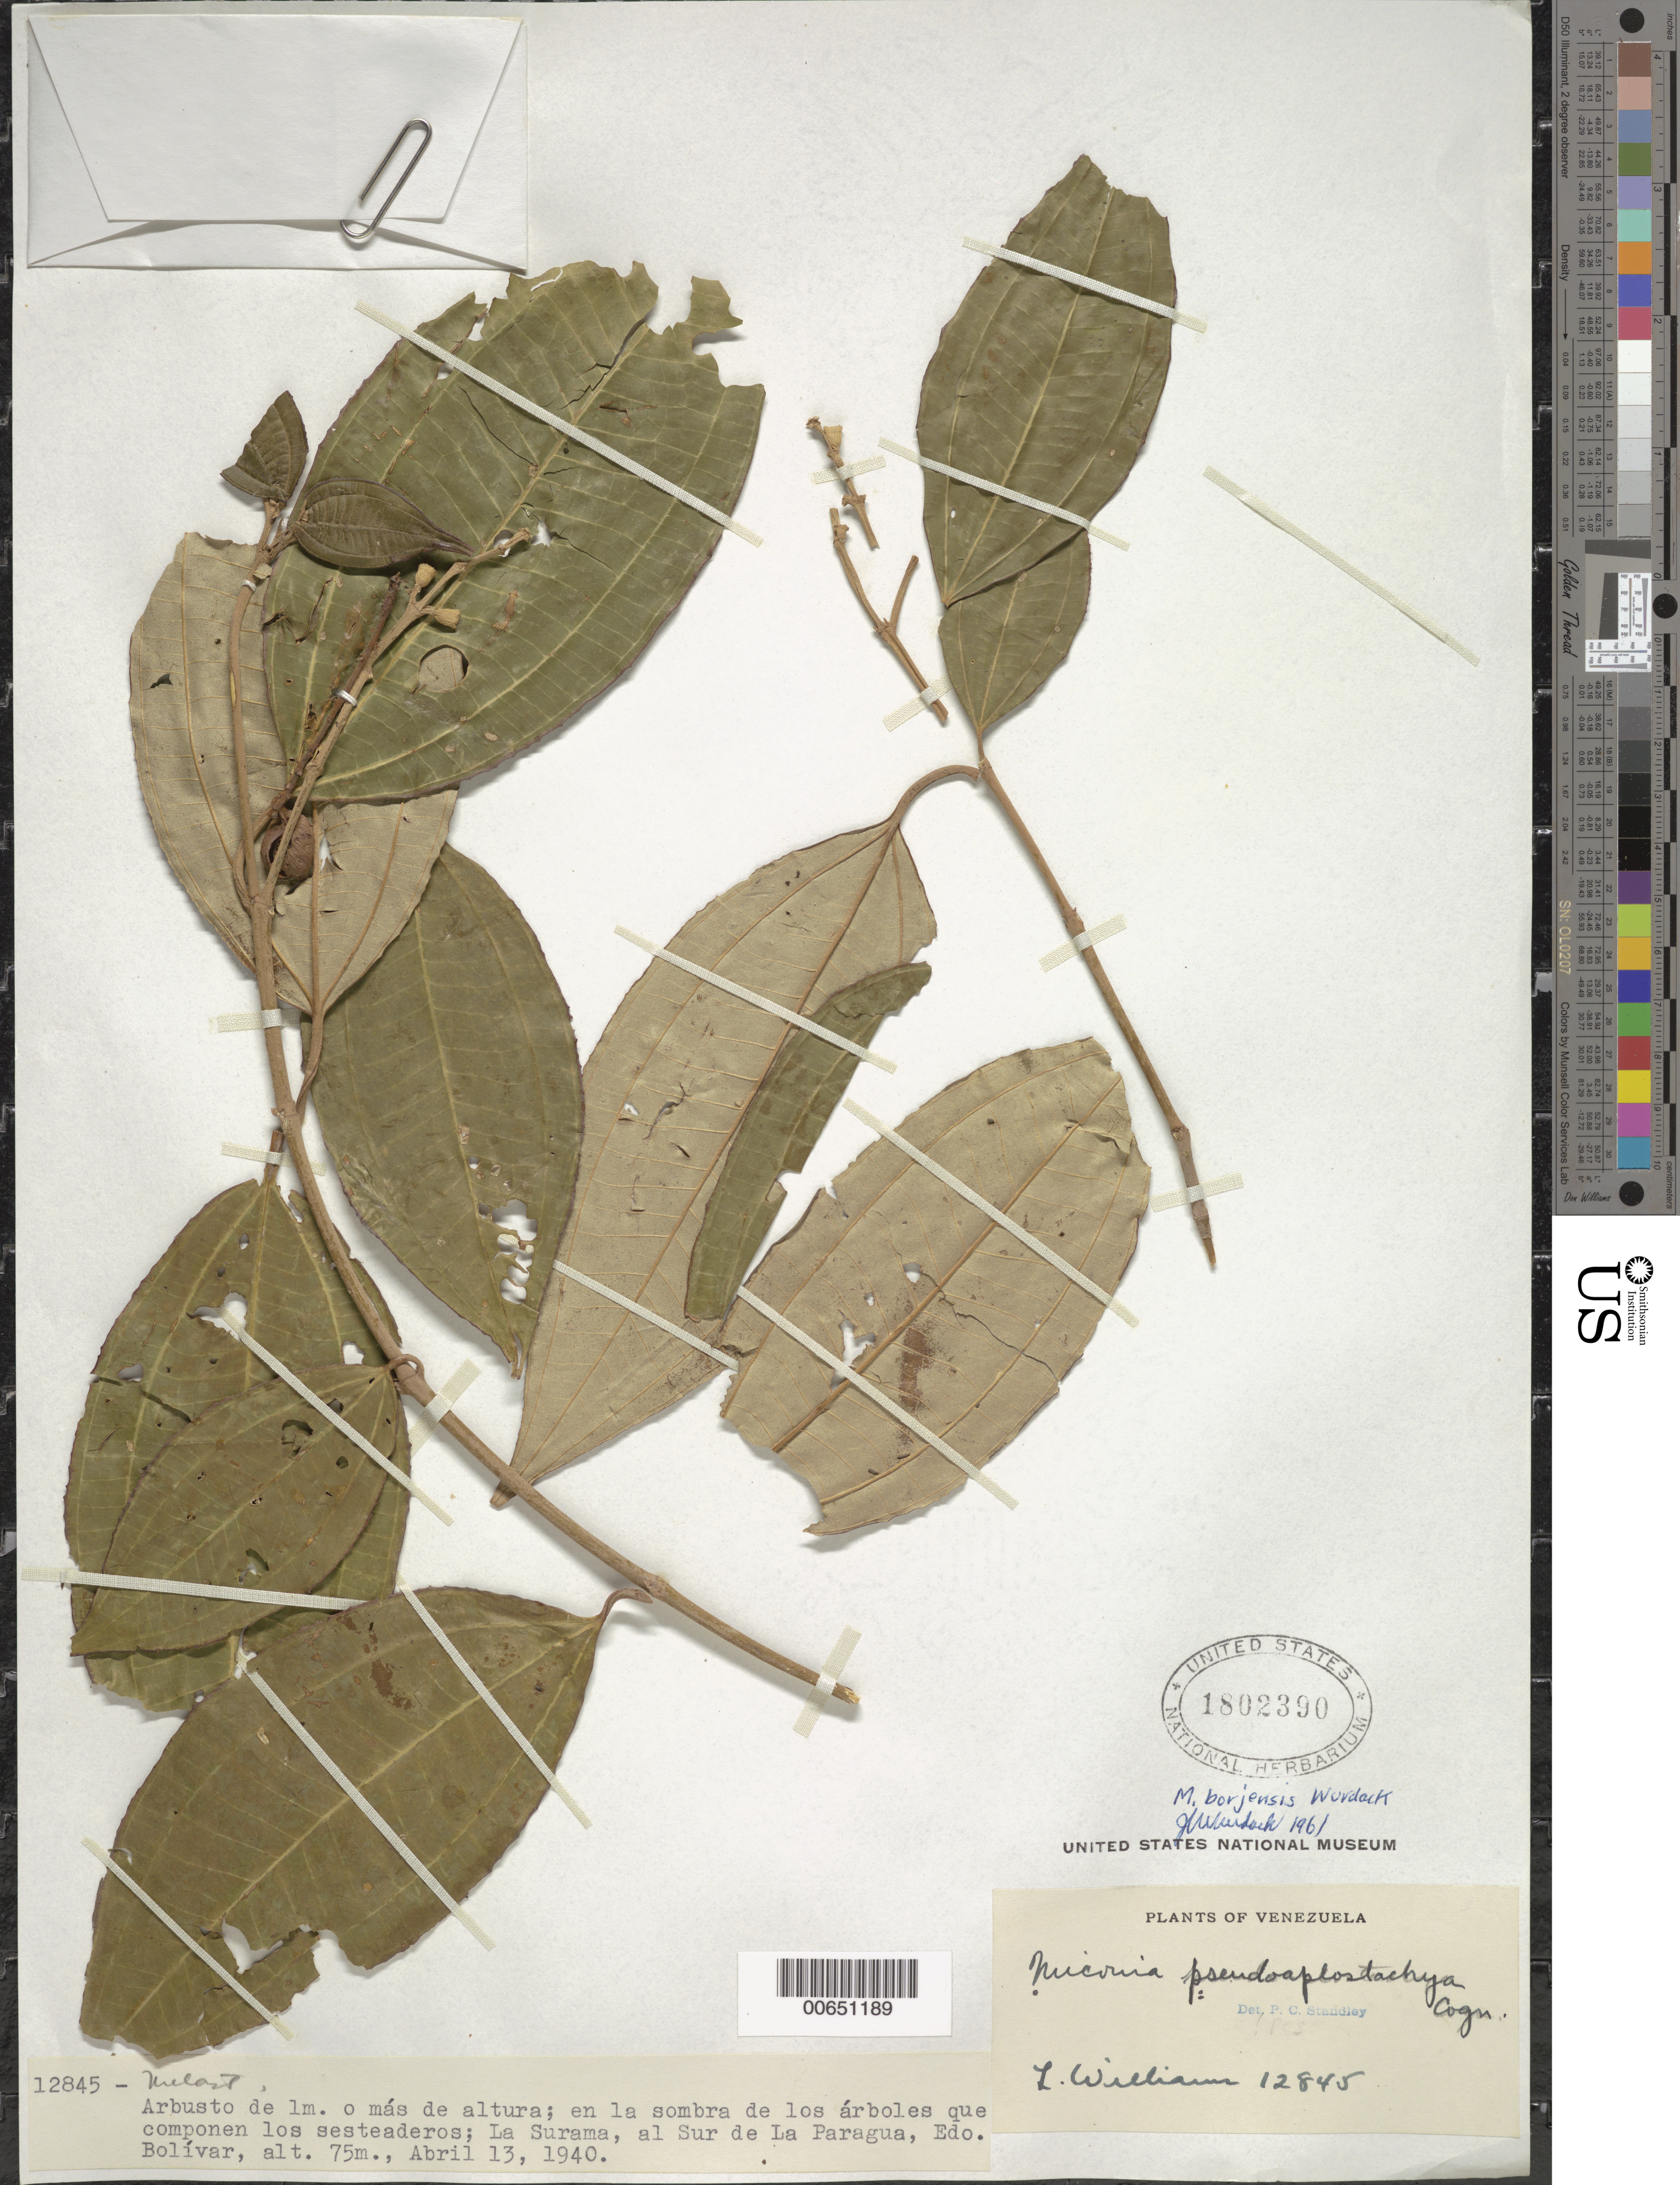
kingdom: Plantae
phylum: Tracheophyta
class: Magnoliopsida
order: Myrtales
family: Melastomataceae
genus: Miconia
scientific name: Miconia borjensis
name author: Wurdack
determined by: Wurdack, John J., (US), US (UNITED STATES)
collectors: Ll. Williams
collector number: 12845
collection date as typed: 13-Apr-40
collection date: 1940-04-13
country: Venezuela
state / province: Bolívar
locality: La Surama, al Sur de La Paragua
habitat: Sombre de los arboles que componen los sesteaderos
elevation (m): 75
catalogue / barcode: US 1802390